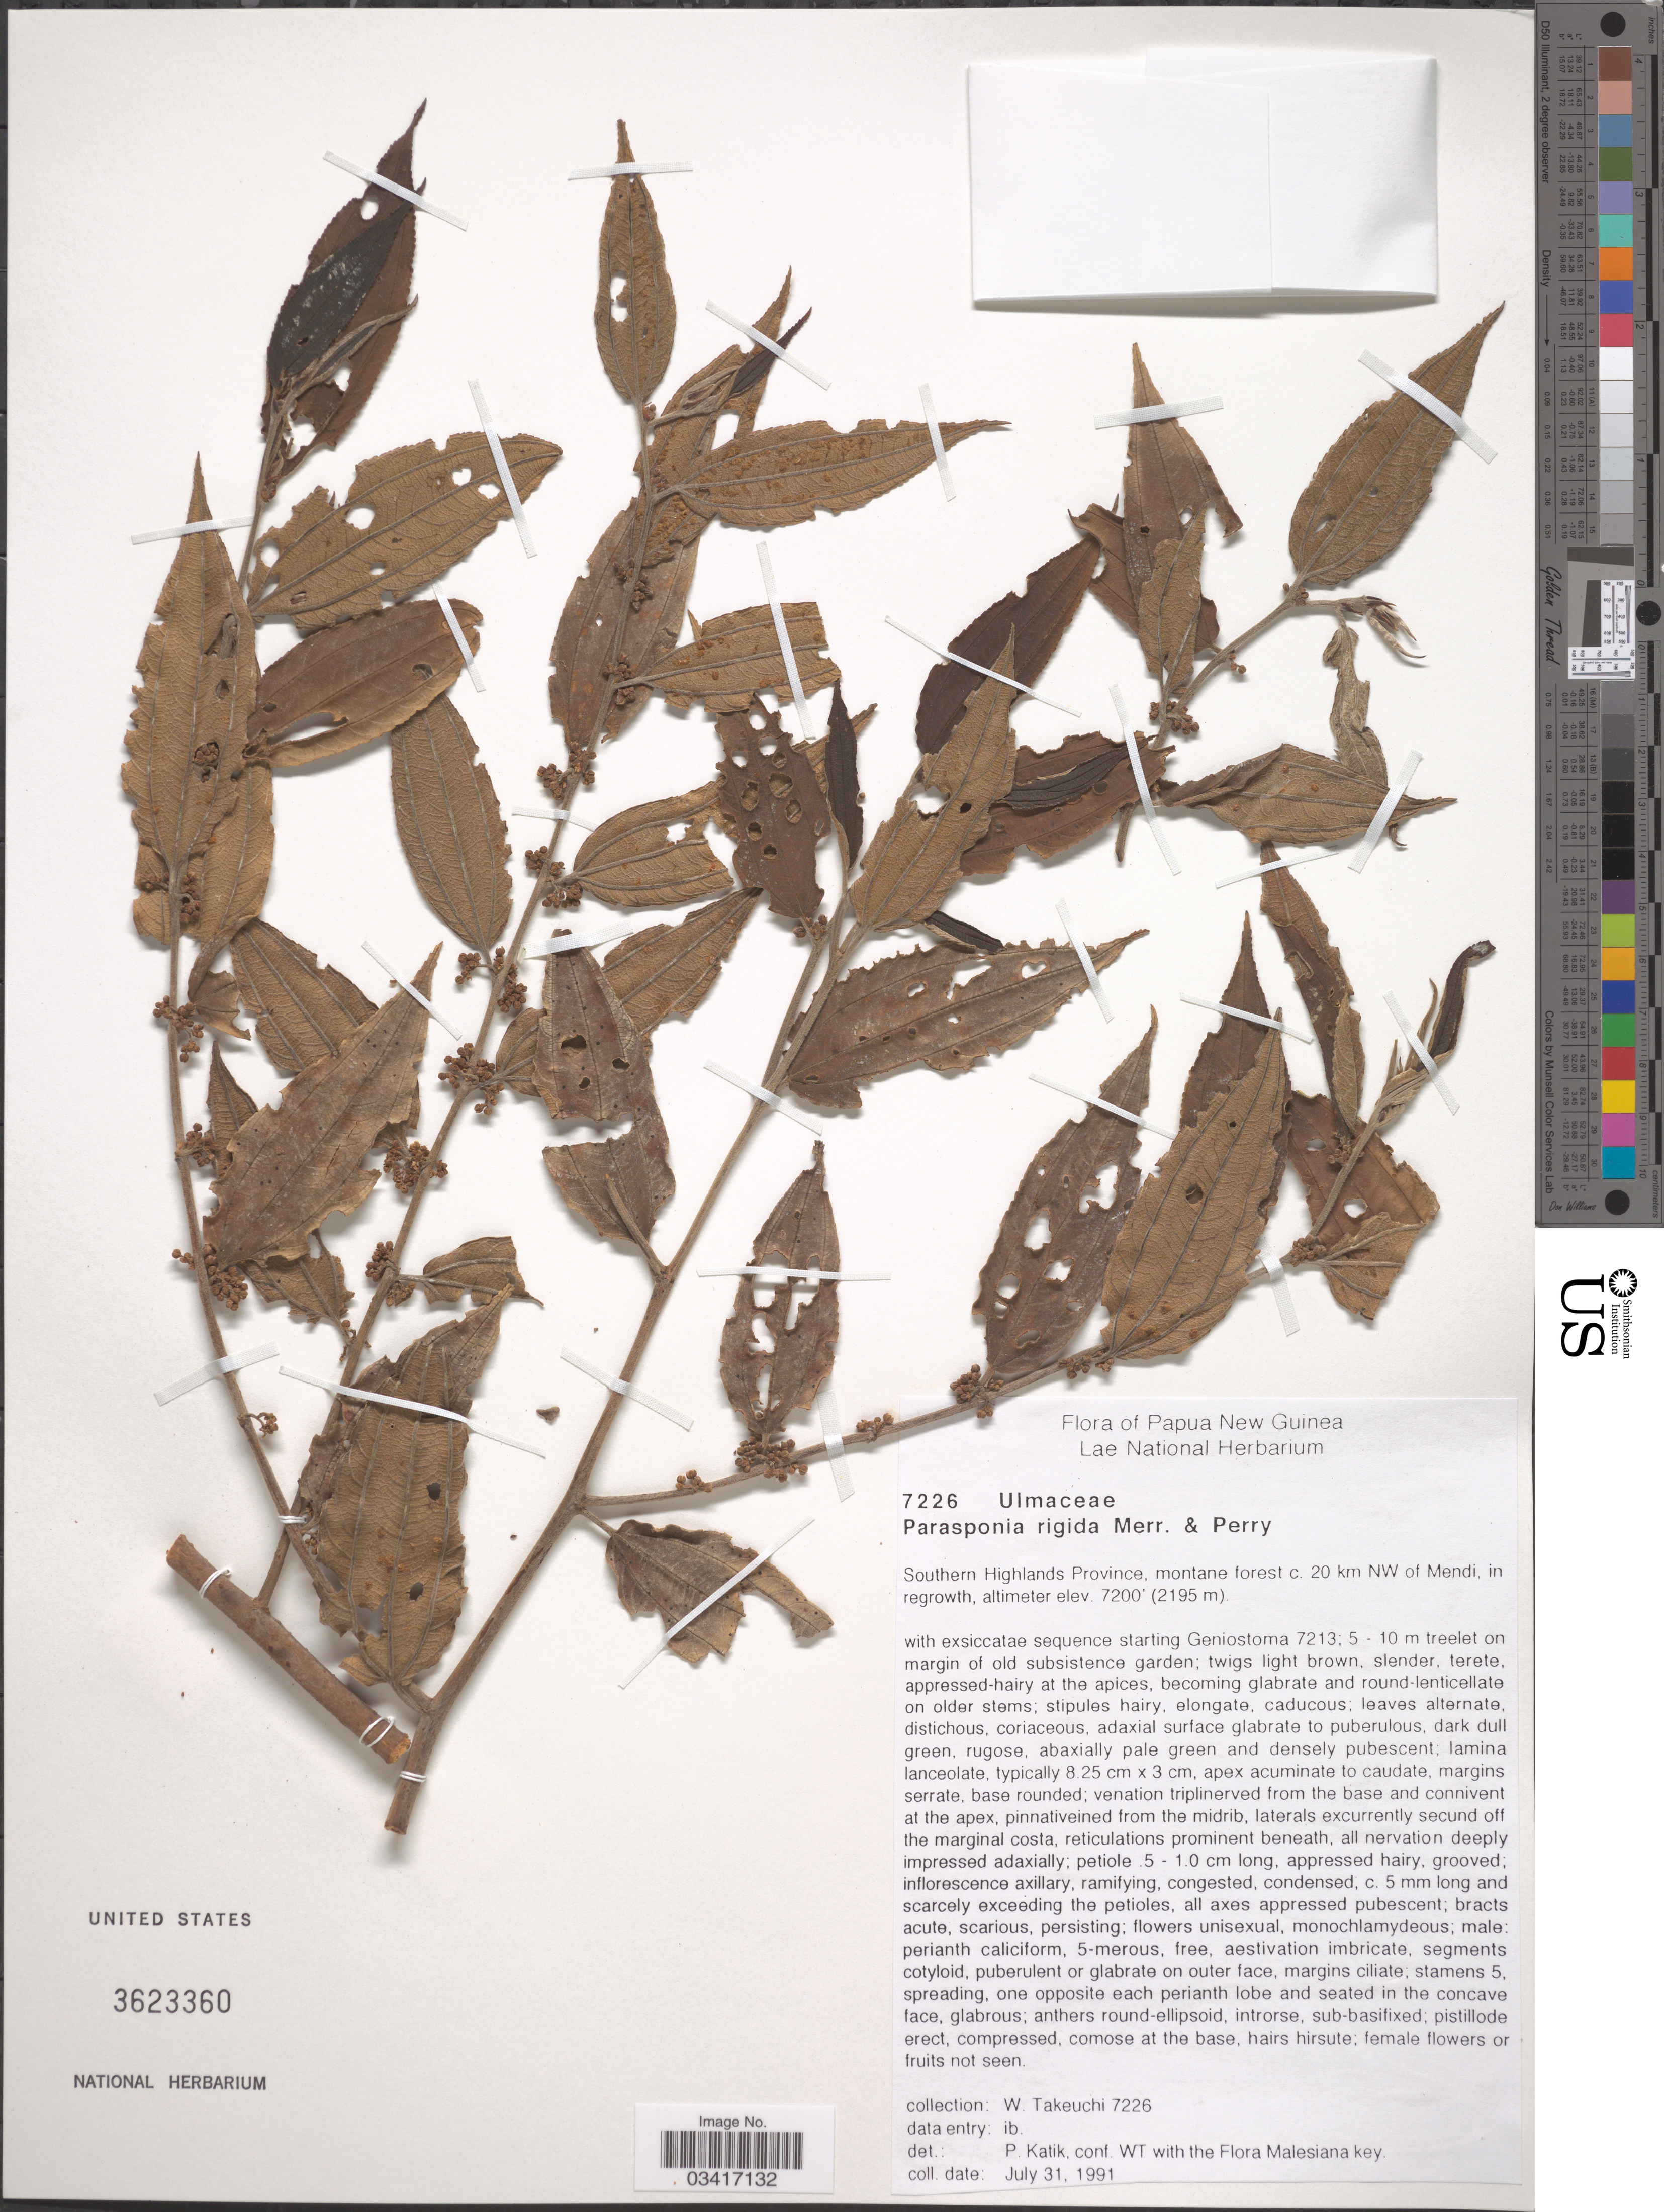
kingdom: Plantae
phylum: Tracheophyta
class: Magnoliopsida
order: Rosales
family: Cannabaceae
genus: Parasponia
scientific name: Parasponia rigida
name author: Merr. & L.M. Perry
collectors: W. Takeuchi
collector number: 7226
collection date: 1991-07-31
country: Papua New Guinea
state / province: Southern Highlands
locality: Montane forest c. 20 km NW of Mendi.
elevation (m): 2195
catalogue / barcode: US 3623360